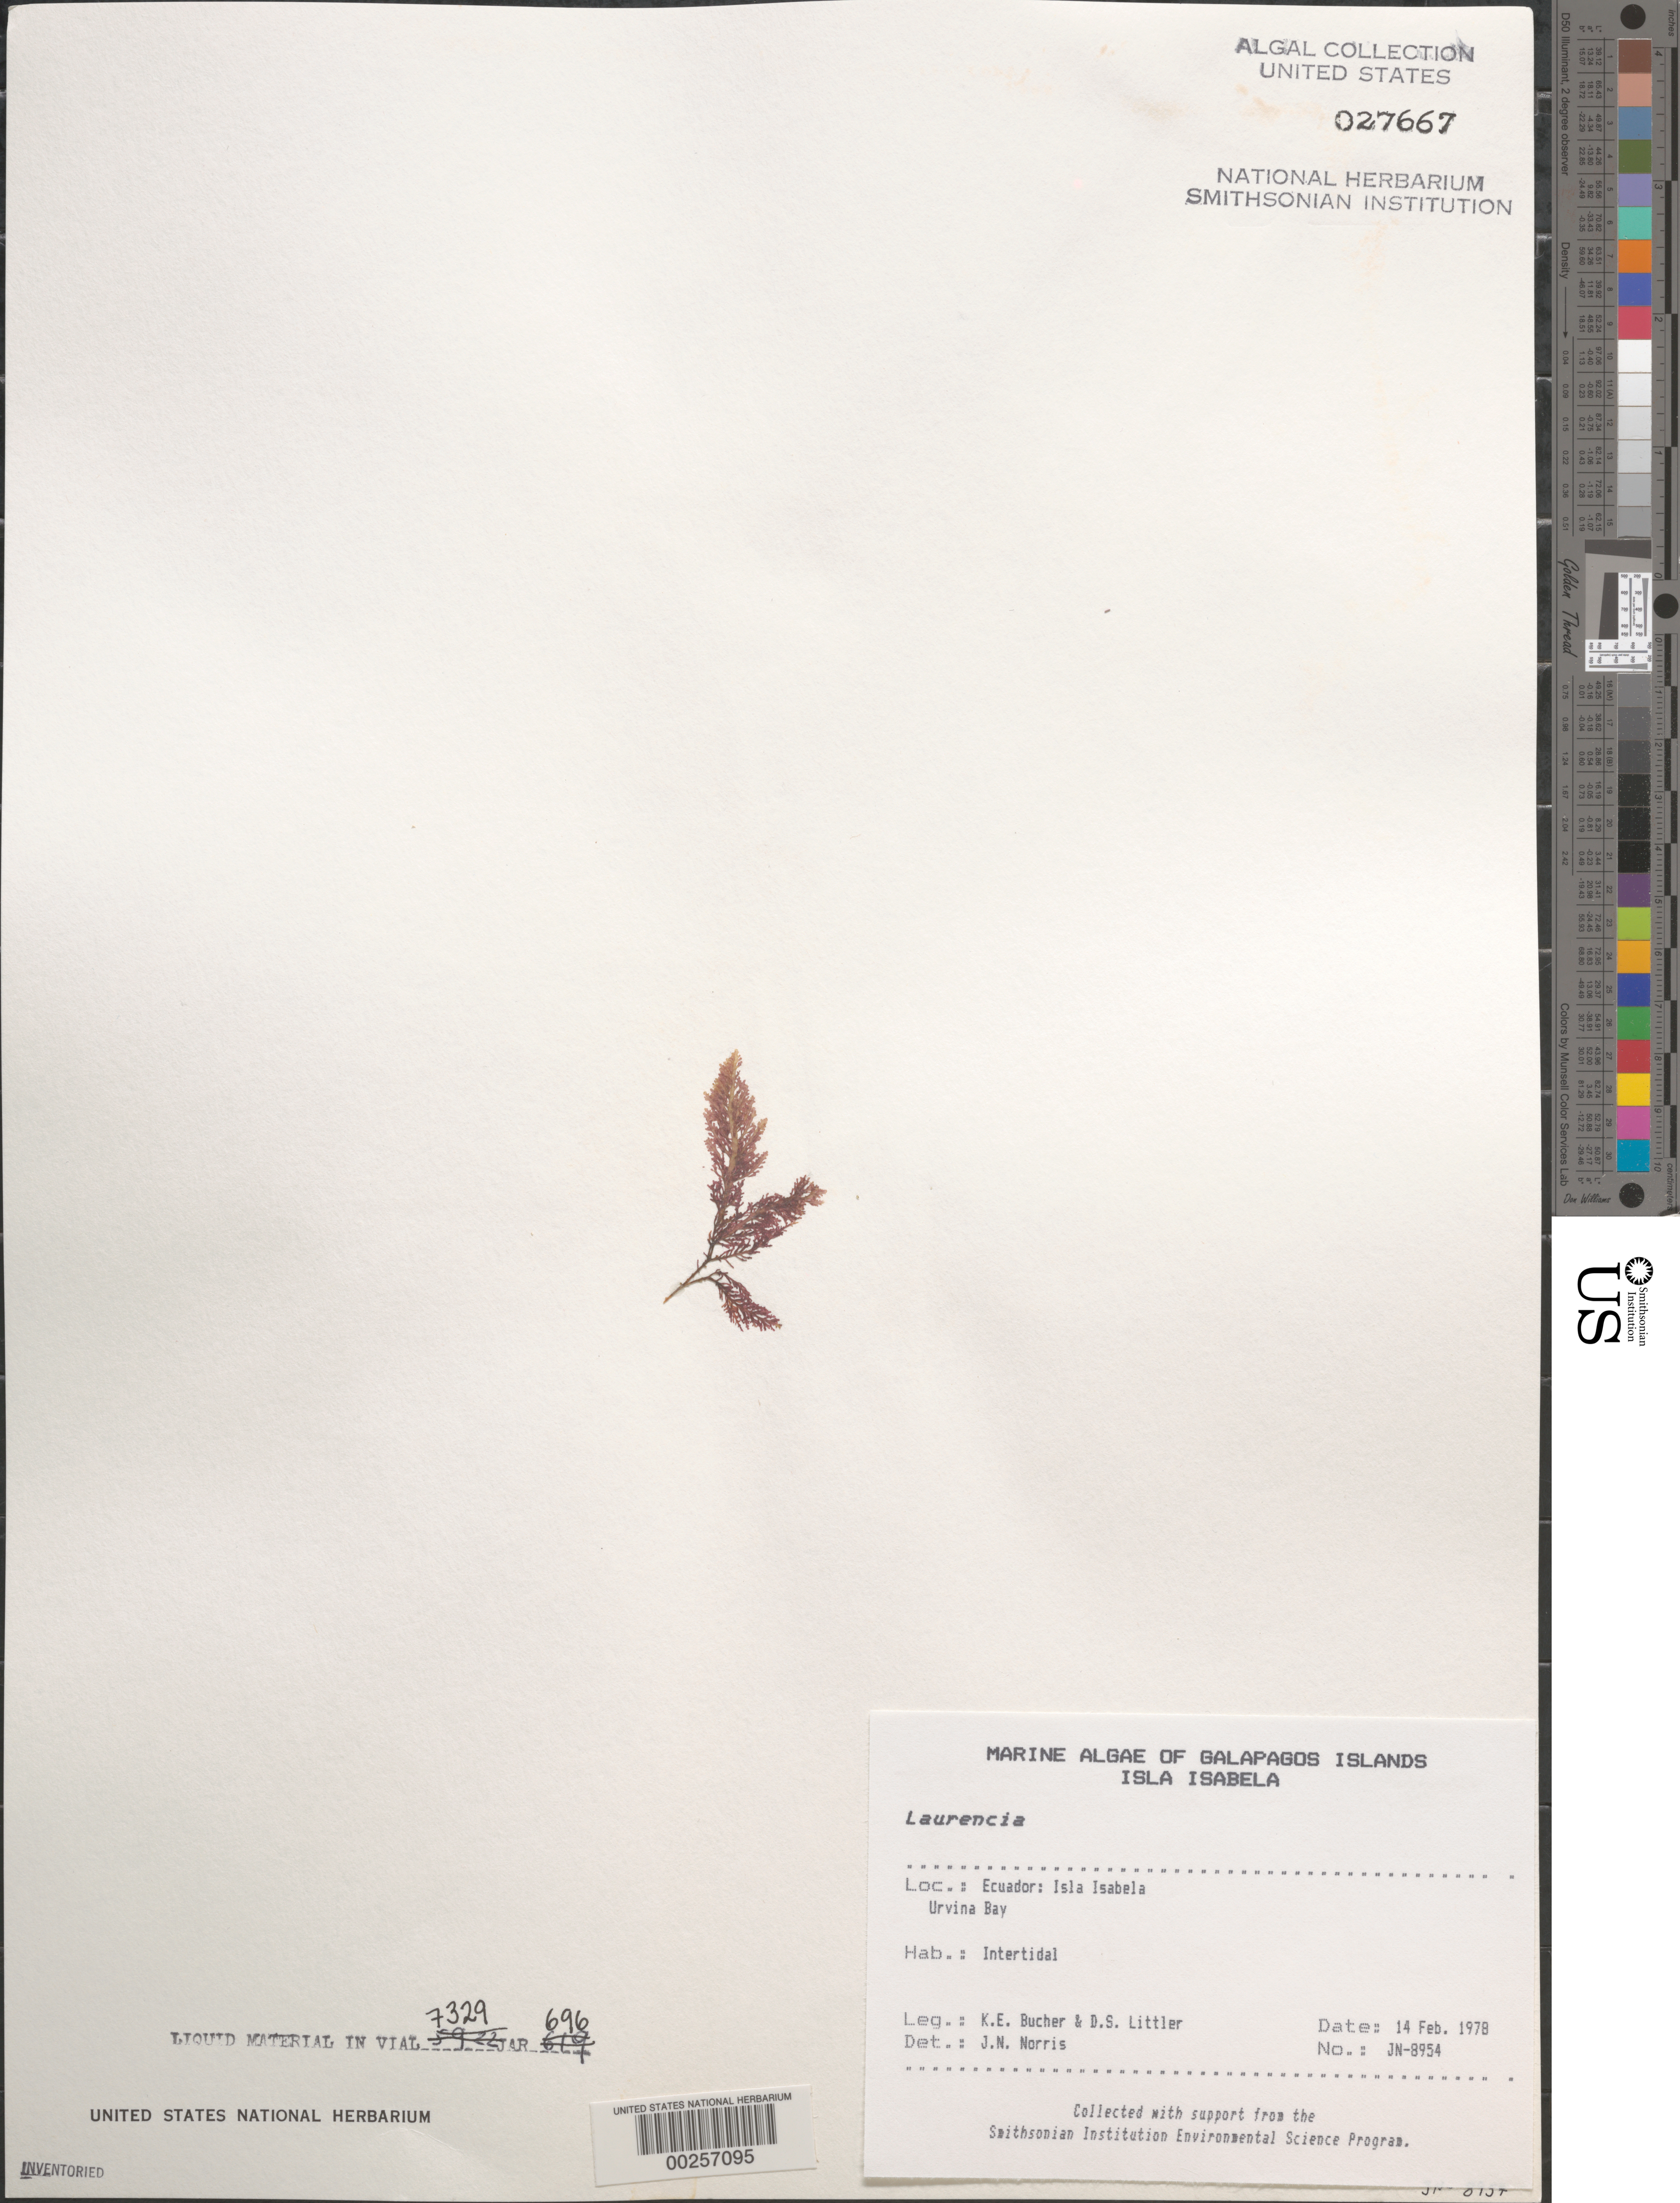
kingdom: Plantae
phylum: Rhodophyta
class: Florideophyceae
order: Ceramiales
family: Rhodomelaceae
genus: Laurencia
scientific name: Laurencia sp.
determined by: Norris, James N.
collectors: K. E. Bucher & D. S. Littler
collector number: Jn-8954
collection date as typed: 14 Feb 1978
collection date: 1978-02-14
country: Ecuador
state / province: Colón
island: Isabela [Albemarle]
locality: Urvina Bay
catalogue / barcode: US 27667